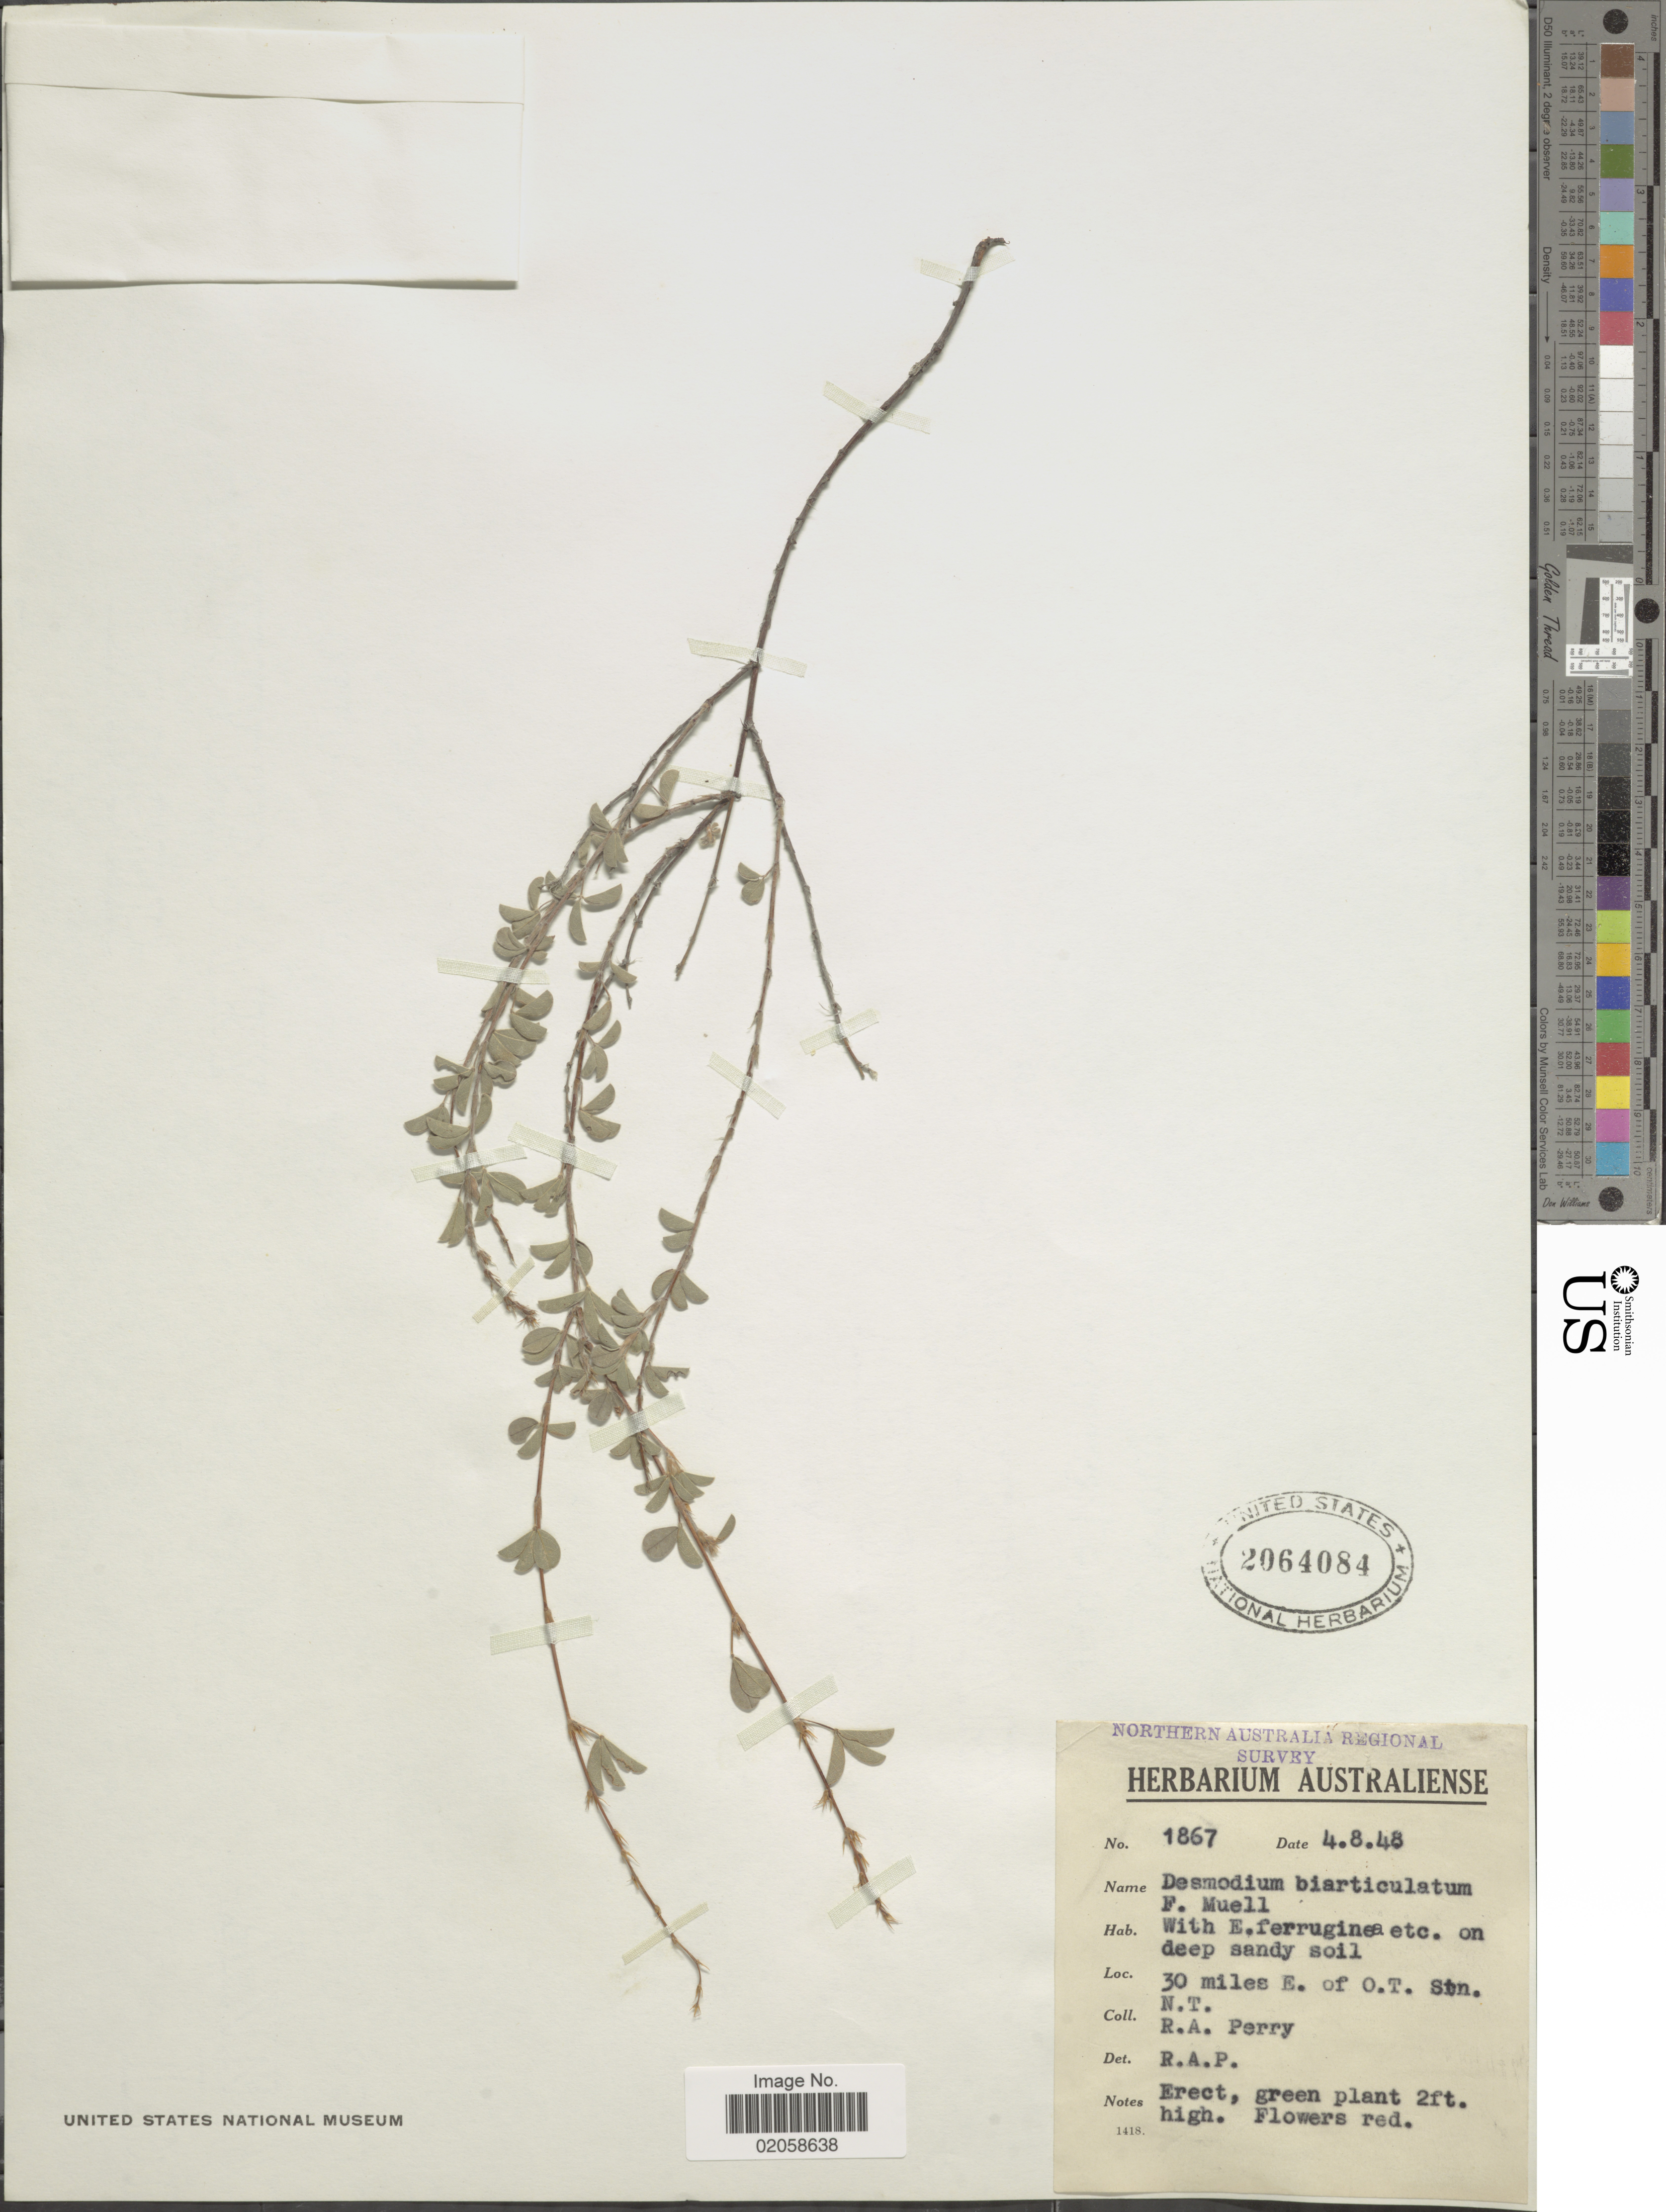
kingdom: Plantae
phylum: Tracheophyta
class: Magnoliopsida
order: Fabales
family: Fabaceae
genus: Aphyllodium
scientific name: Aphyllodium biarticulatum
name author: (L.) Gagnep.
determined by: Strong, Mark T., (BOT), Smithsonian Institution - National Museum of Natural History (UNITED STATES)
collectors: Perry, R. A.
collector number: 1876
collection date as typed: Transcribed d/m/y: 4/8/48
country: Australia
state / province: Northern Territory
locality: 30 miles E. of O.T. Stn. N. T.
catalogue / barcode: US 2064084